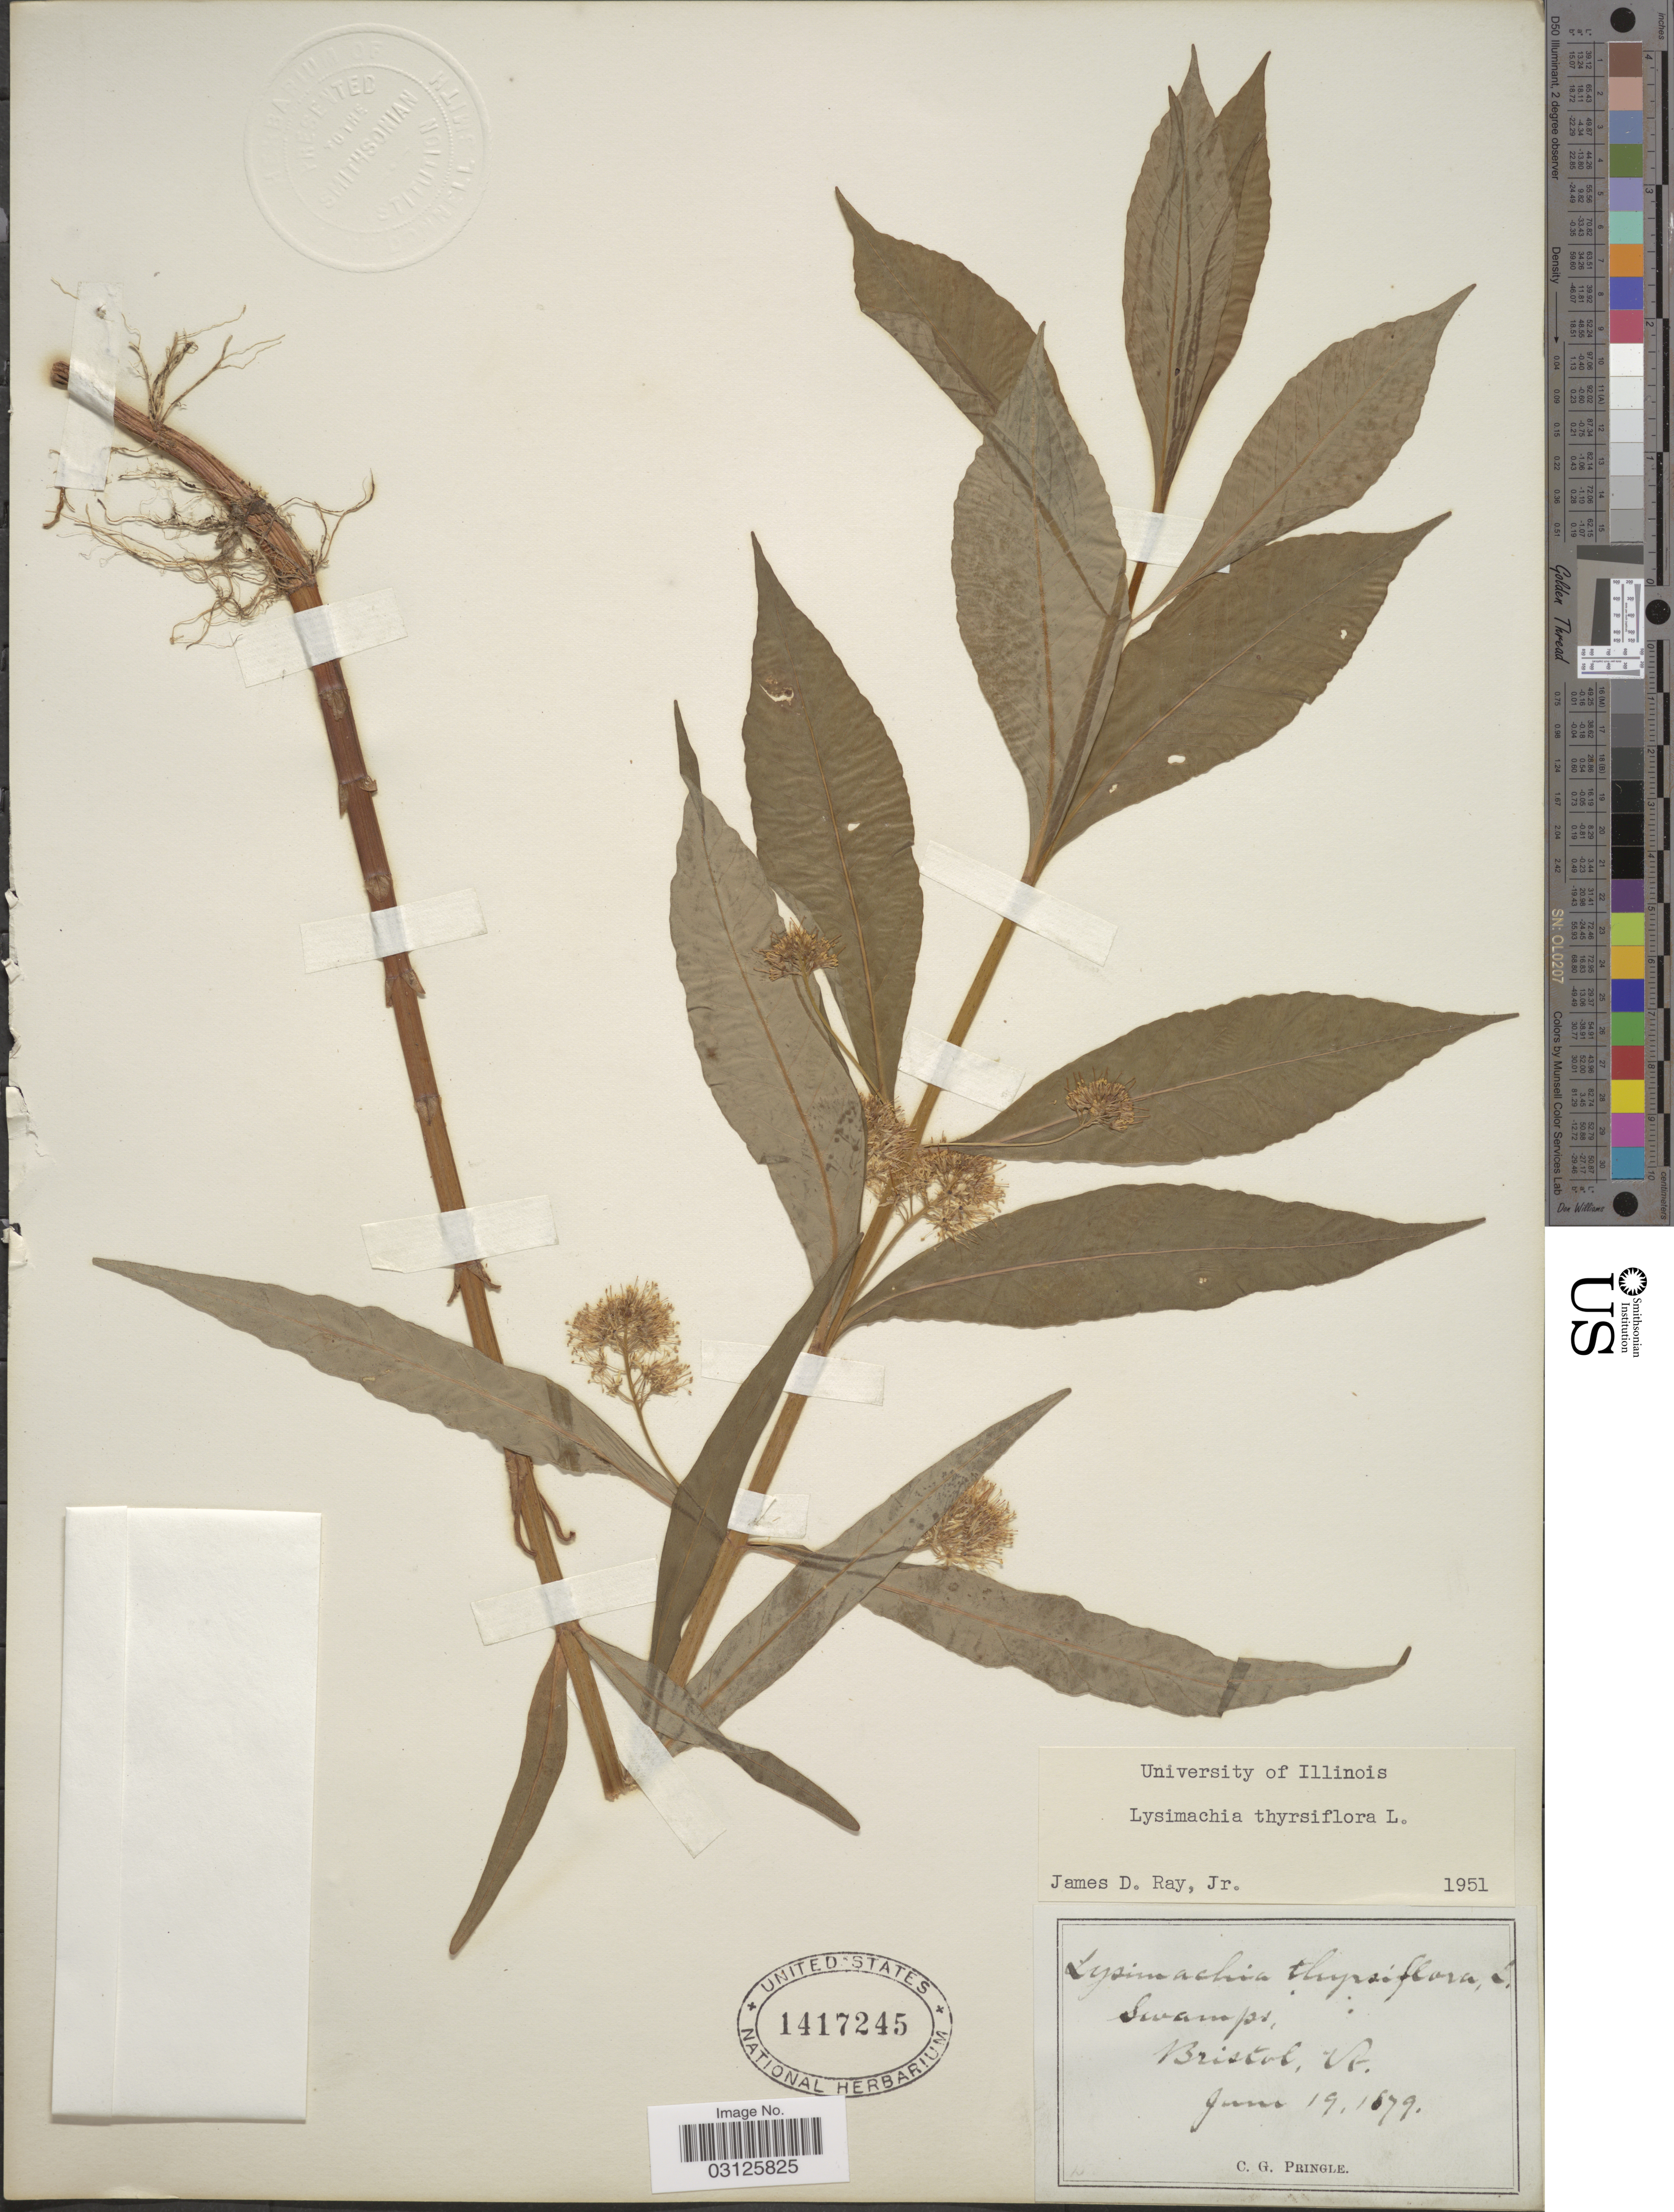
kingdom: Plantae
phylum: Tracheophyta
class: Magnoliopsida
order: Ericales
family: Primulaceae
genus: Lysimachia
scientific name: Lysimachia thyrsiflora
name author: L.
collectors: C. G. Pringle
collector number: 15*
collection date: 1879-06-19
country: United States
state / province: Vermont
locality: Bristol, Vt.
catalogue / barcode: US 1417245